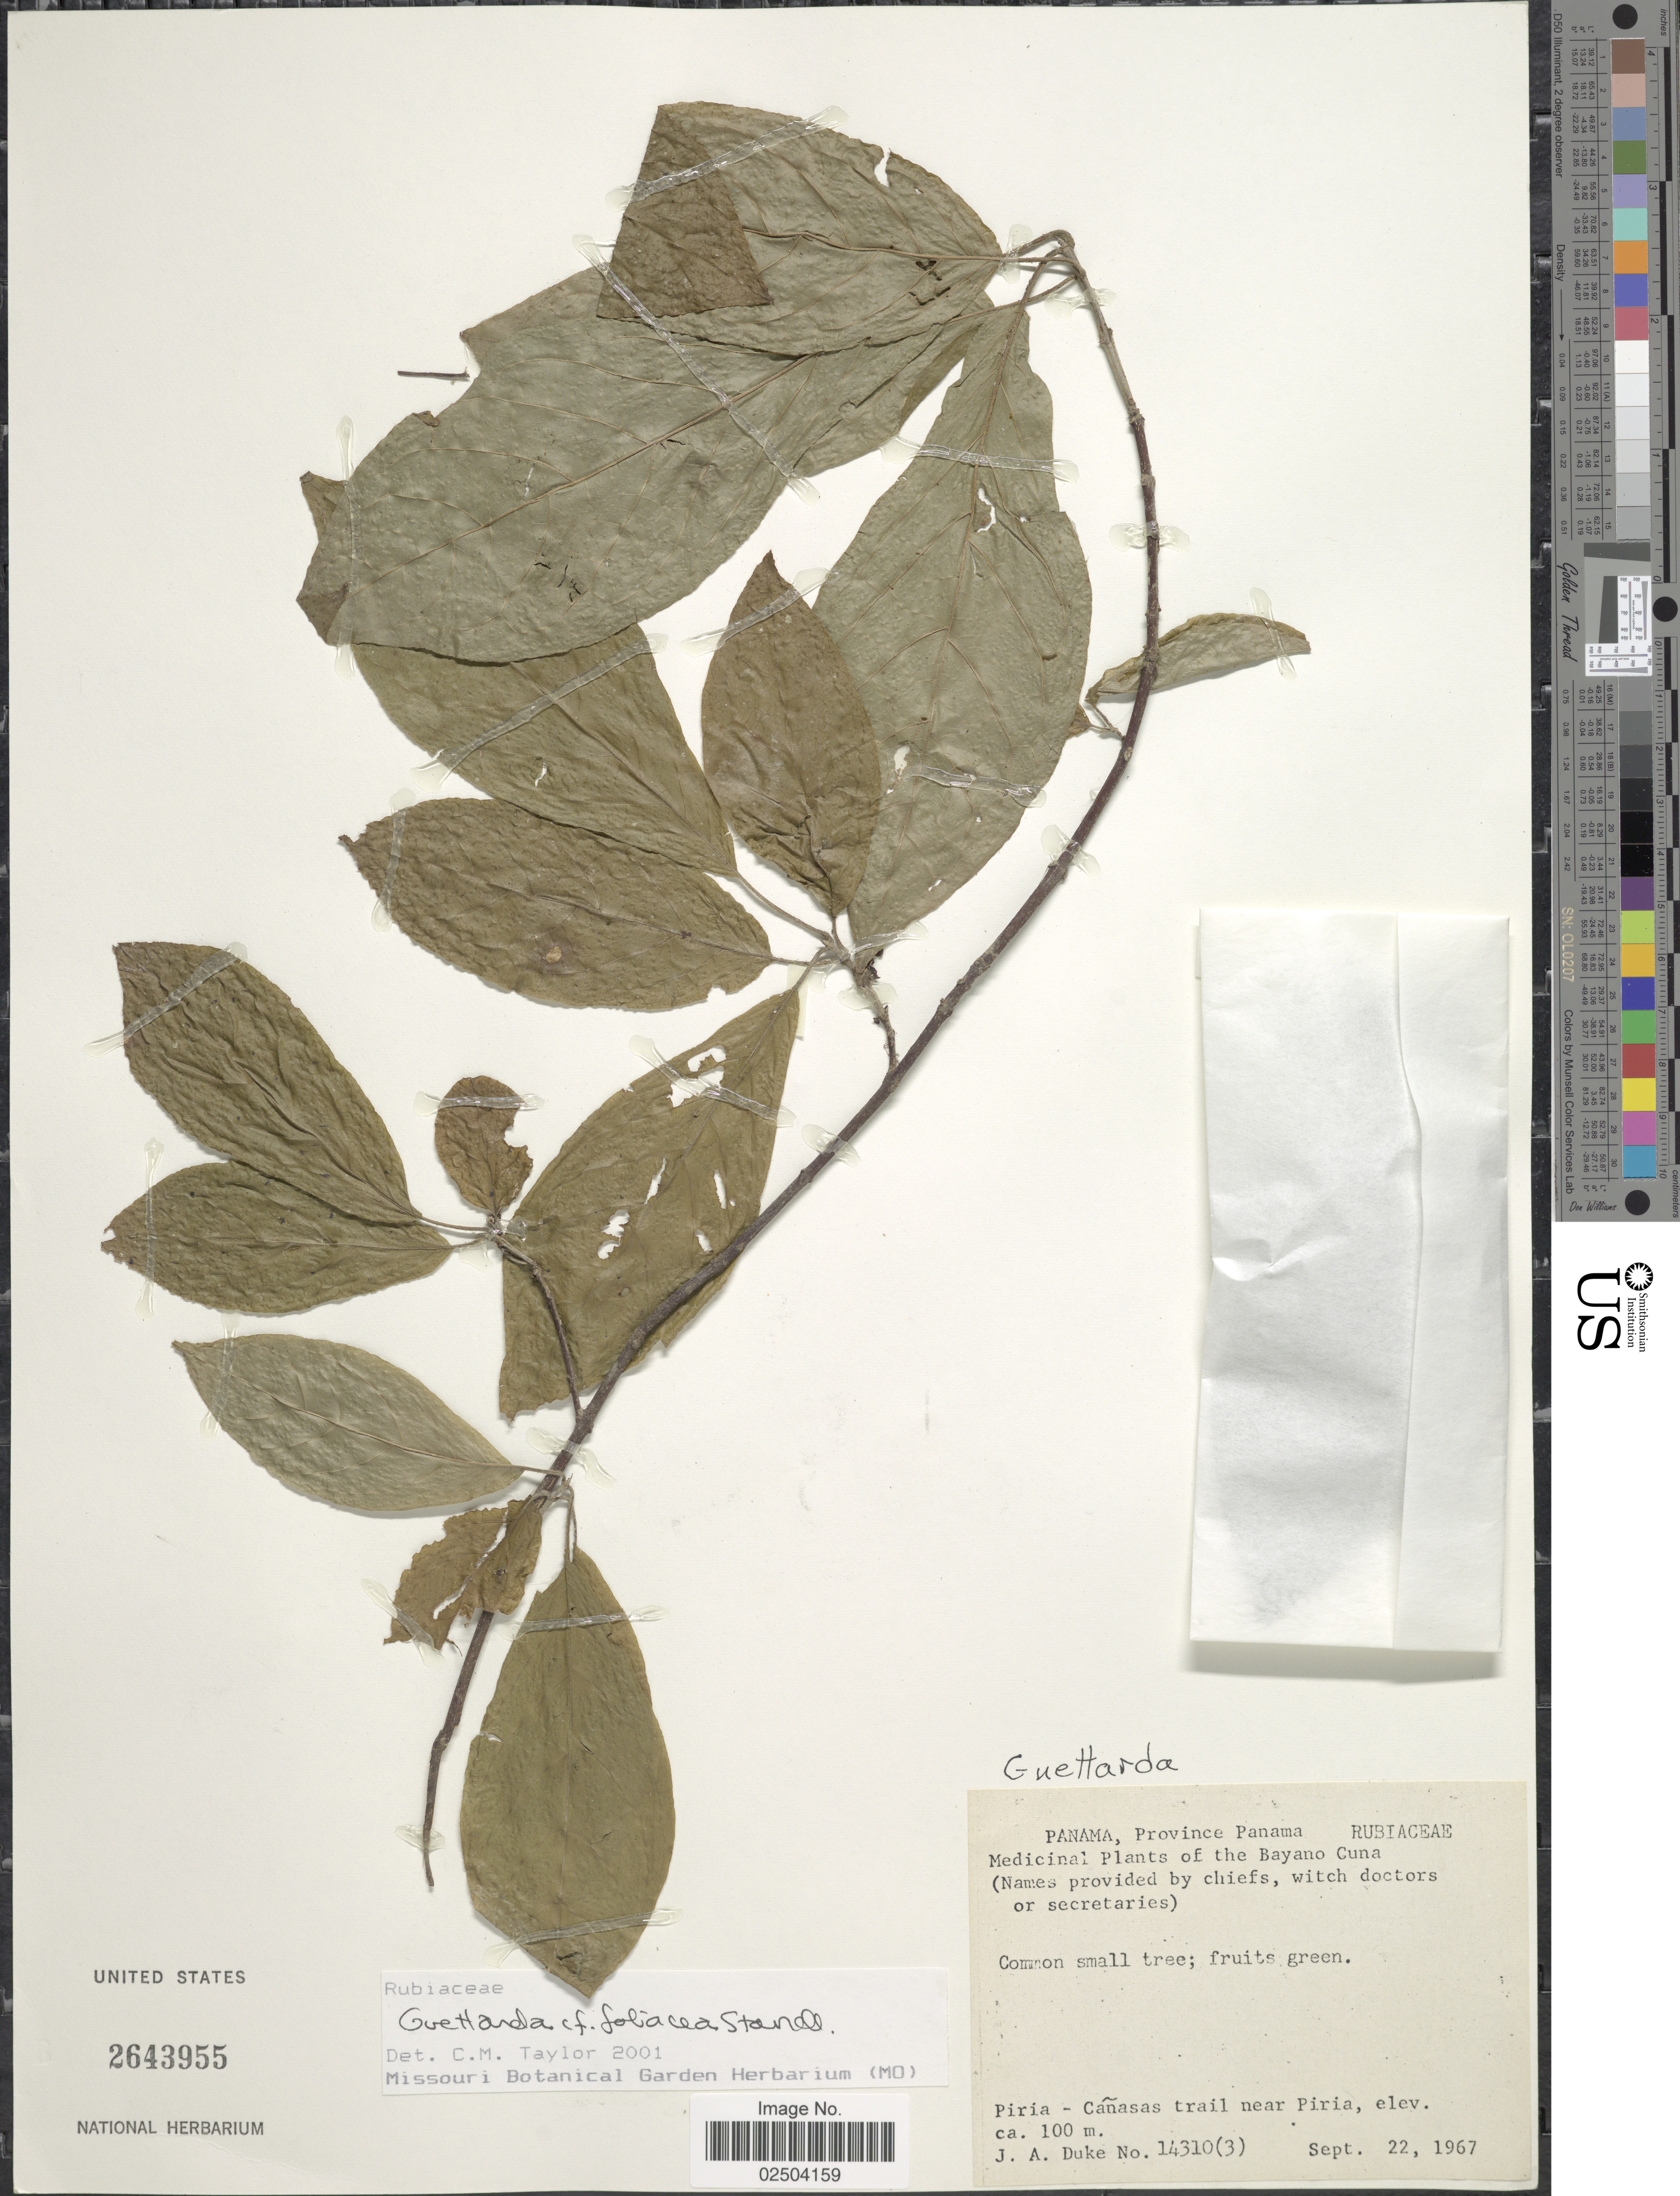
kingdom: Plantae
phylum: Tracheophyta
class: Magnoliopsida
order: Gentianales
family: Rubiaceae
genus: Guettarda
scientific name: Guettarda foliacea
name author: Standl.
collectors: J. A. Duke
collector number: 14310(3)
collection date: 1967-09-22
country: Panama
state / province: Panamá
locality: Bayano Cuna. Piria - Canasas trail near Piria.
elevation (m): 100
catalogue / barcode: US 2643955